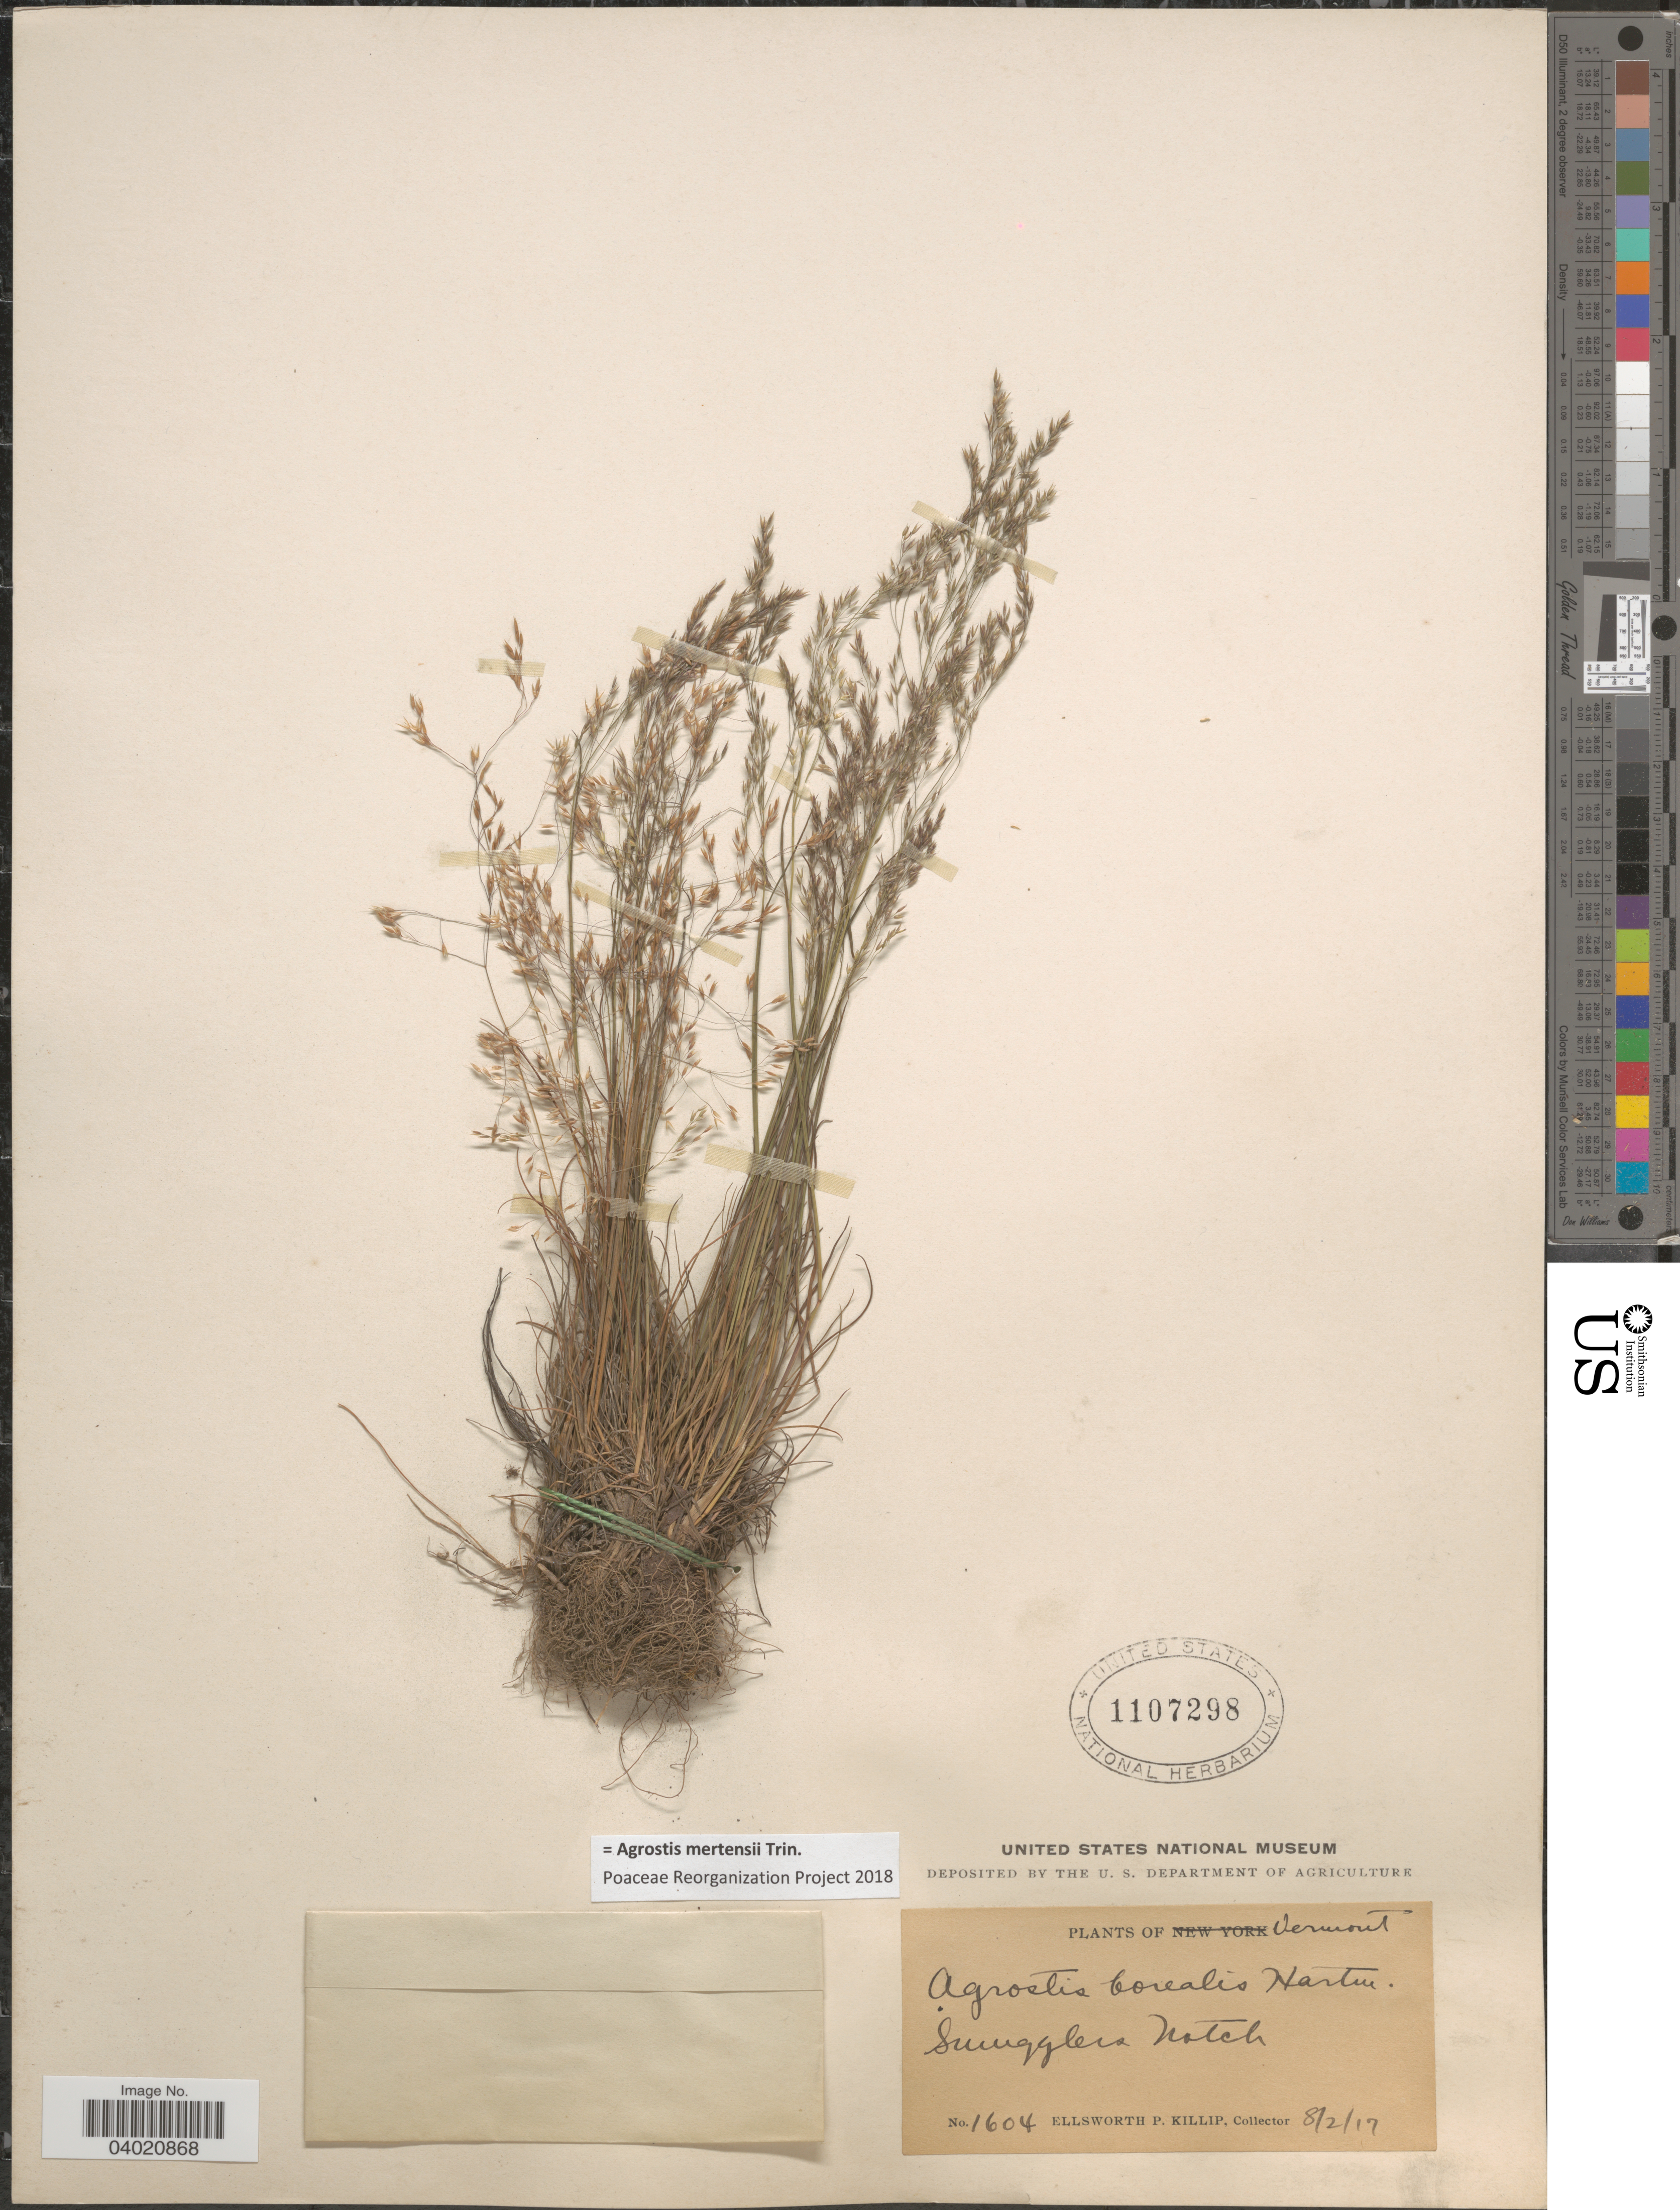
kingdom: Plantae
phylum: Tracheophyta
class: Liliopsida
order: Poales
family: Poaceae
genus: Agrostis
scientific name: Agrostis mertensii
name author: Trin.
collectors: E. P. Killip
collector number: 1604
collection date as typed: Transcribed d/m/y: 2/8/17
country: United States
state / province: Vermont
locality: Smugglers Notch.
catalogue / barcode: US 1107298